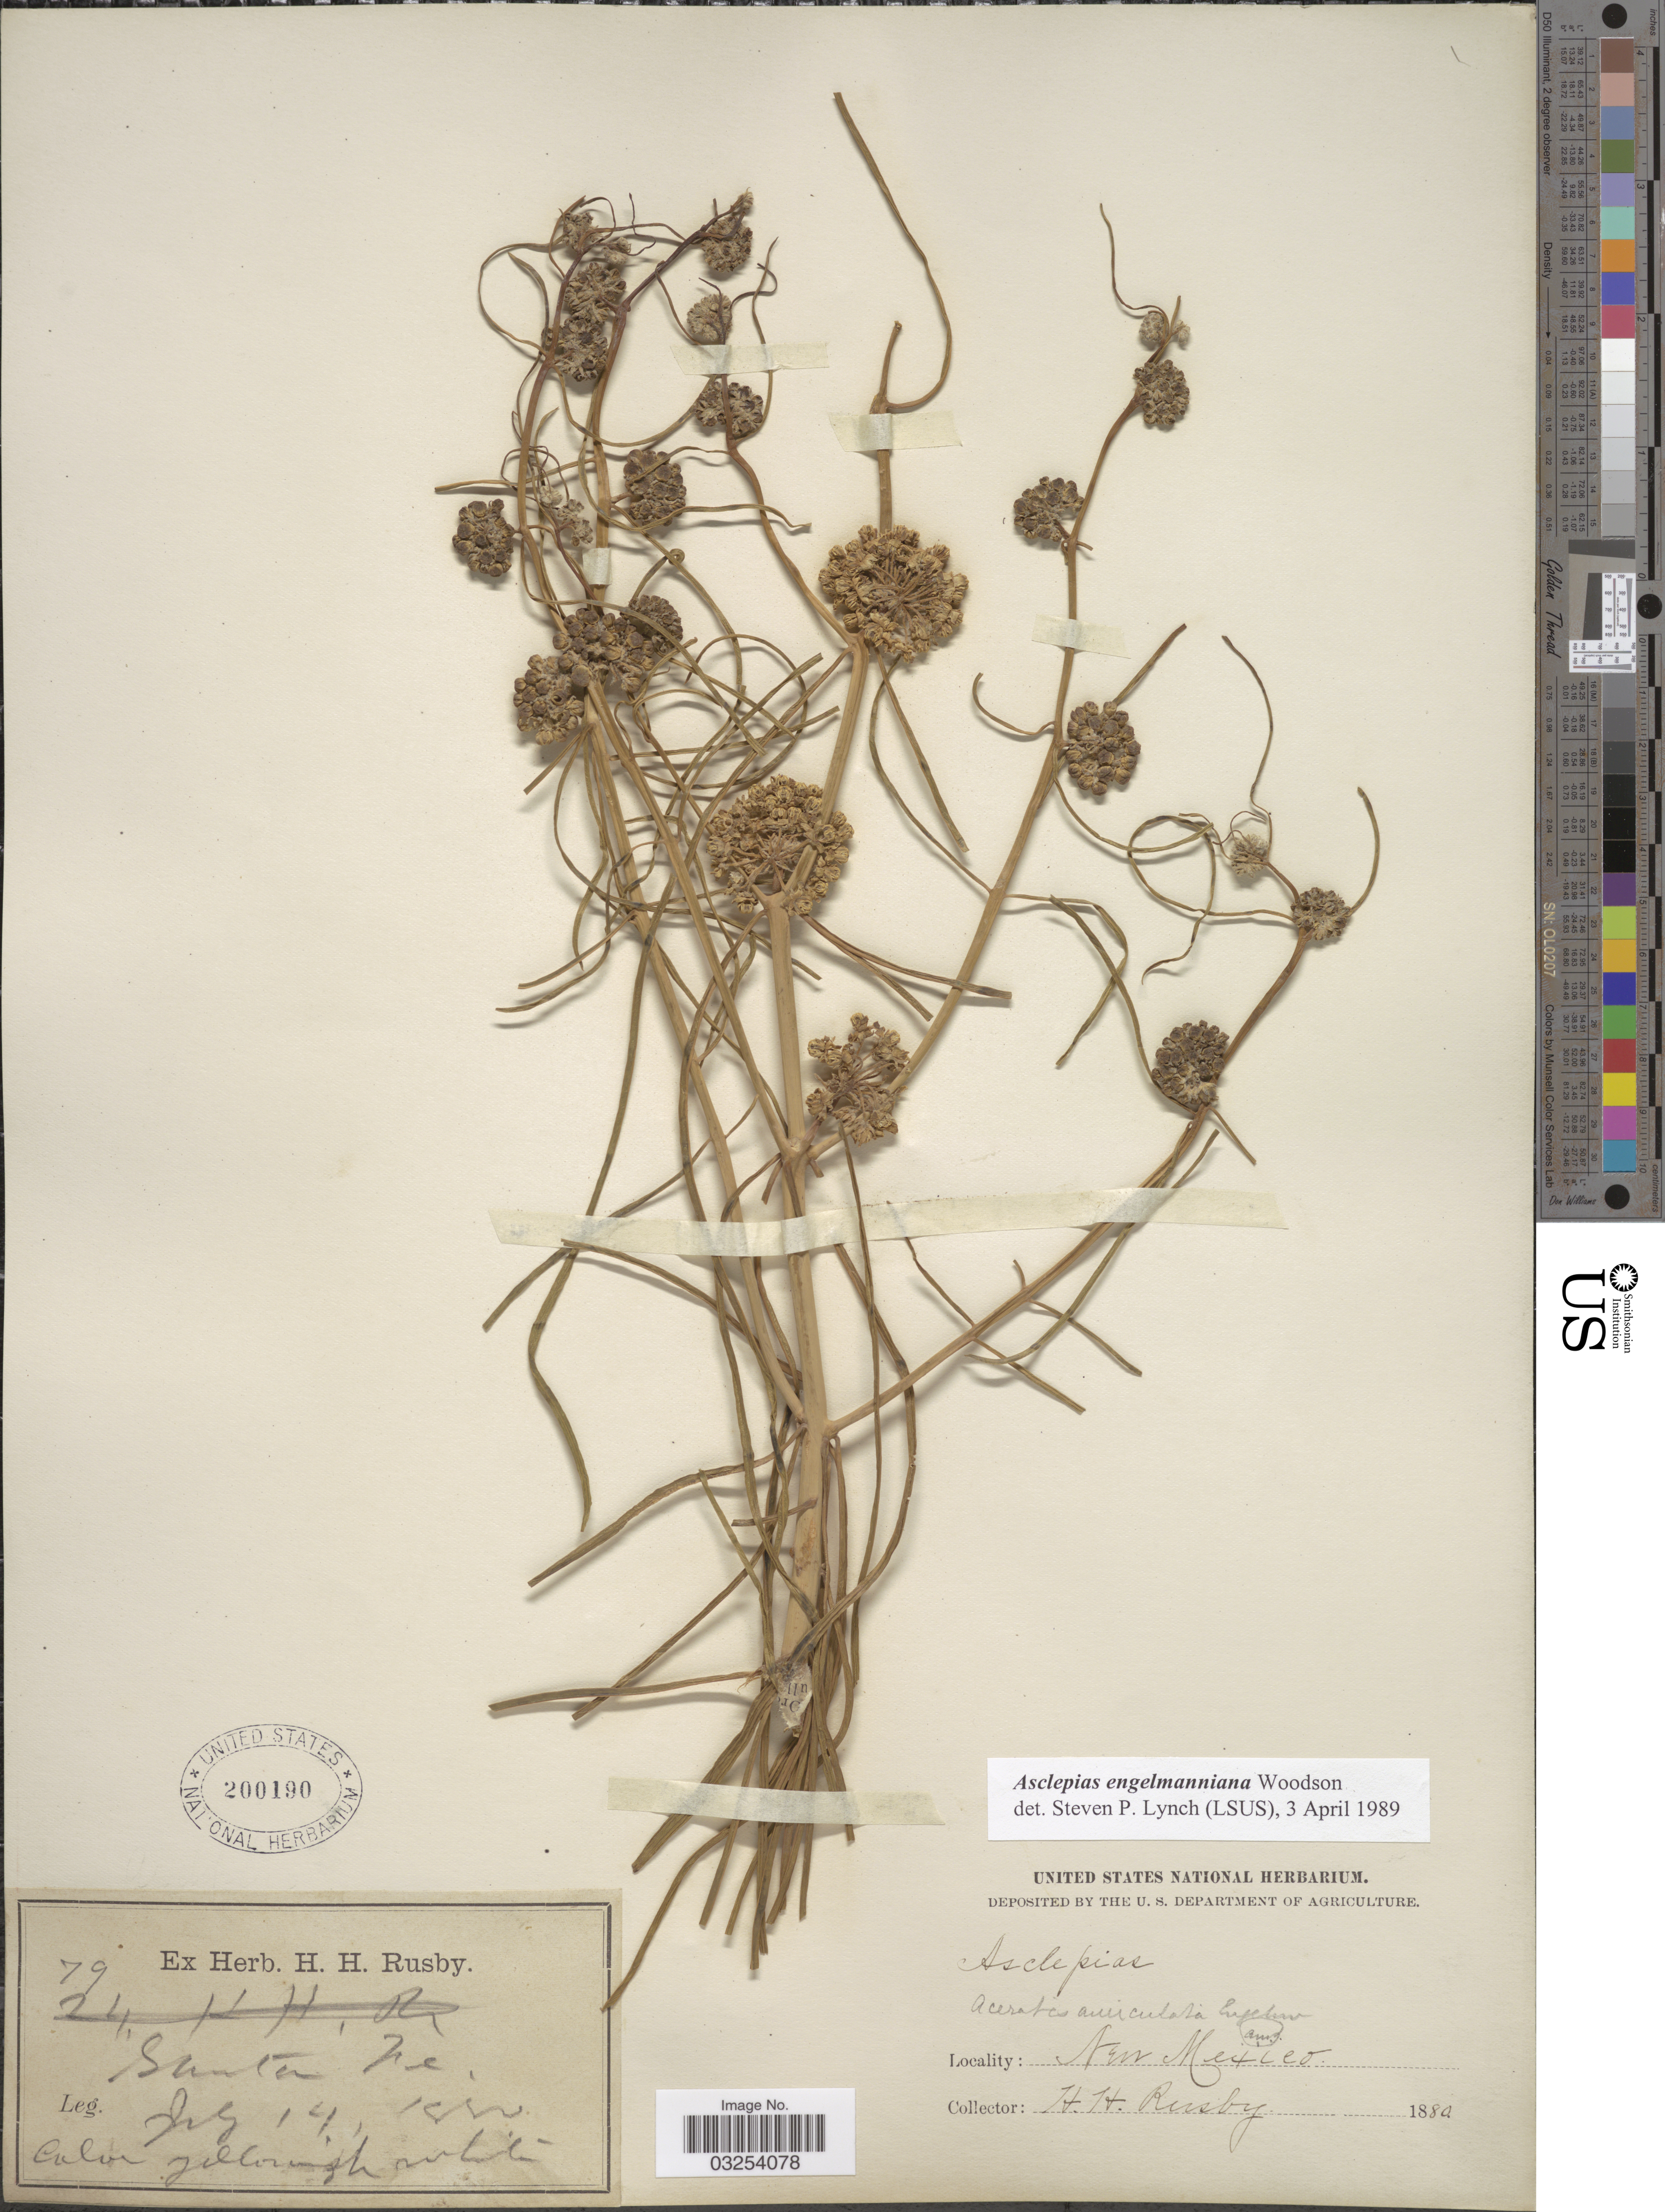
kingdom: Plantae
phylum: Tracheophyta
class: Magnoliopsida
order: Gentianales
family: Apocynaceae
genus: Asclepias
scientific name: Asclepias engelmanniana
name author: Woodson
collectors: H. H. Rusby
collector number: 79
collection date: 1880-07-14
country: United States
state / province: New Mexico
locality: Santa Fe.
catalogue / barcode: US 200190